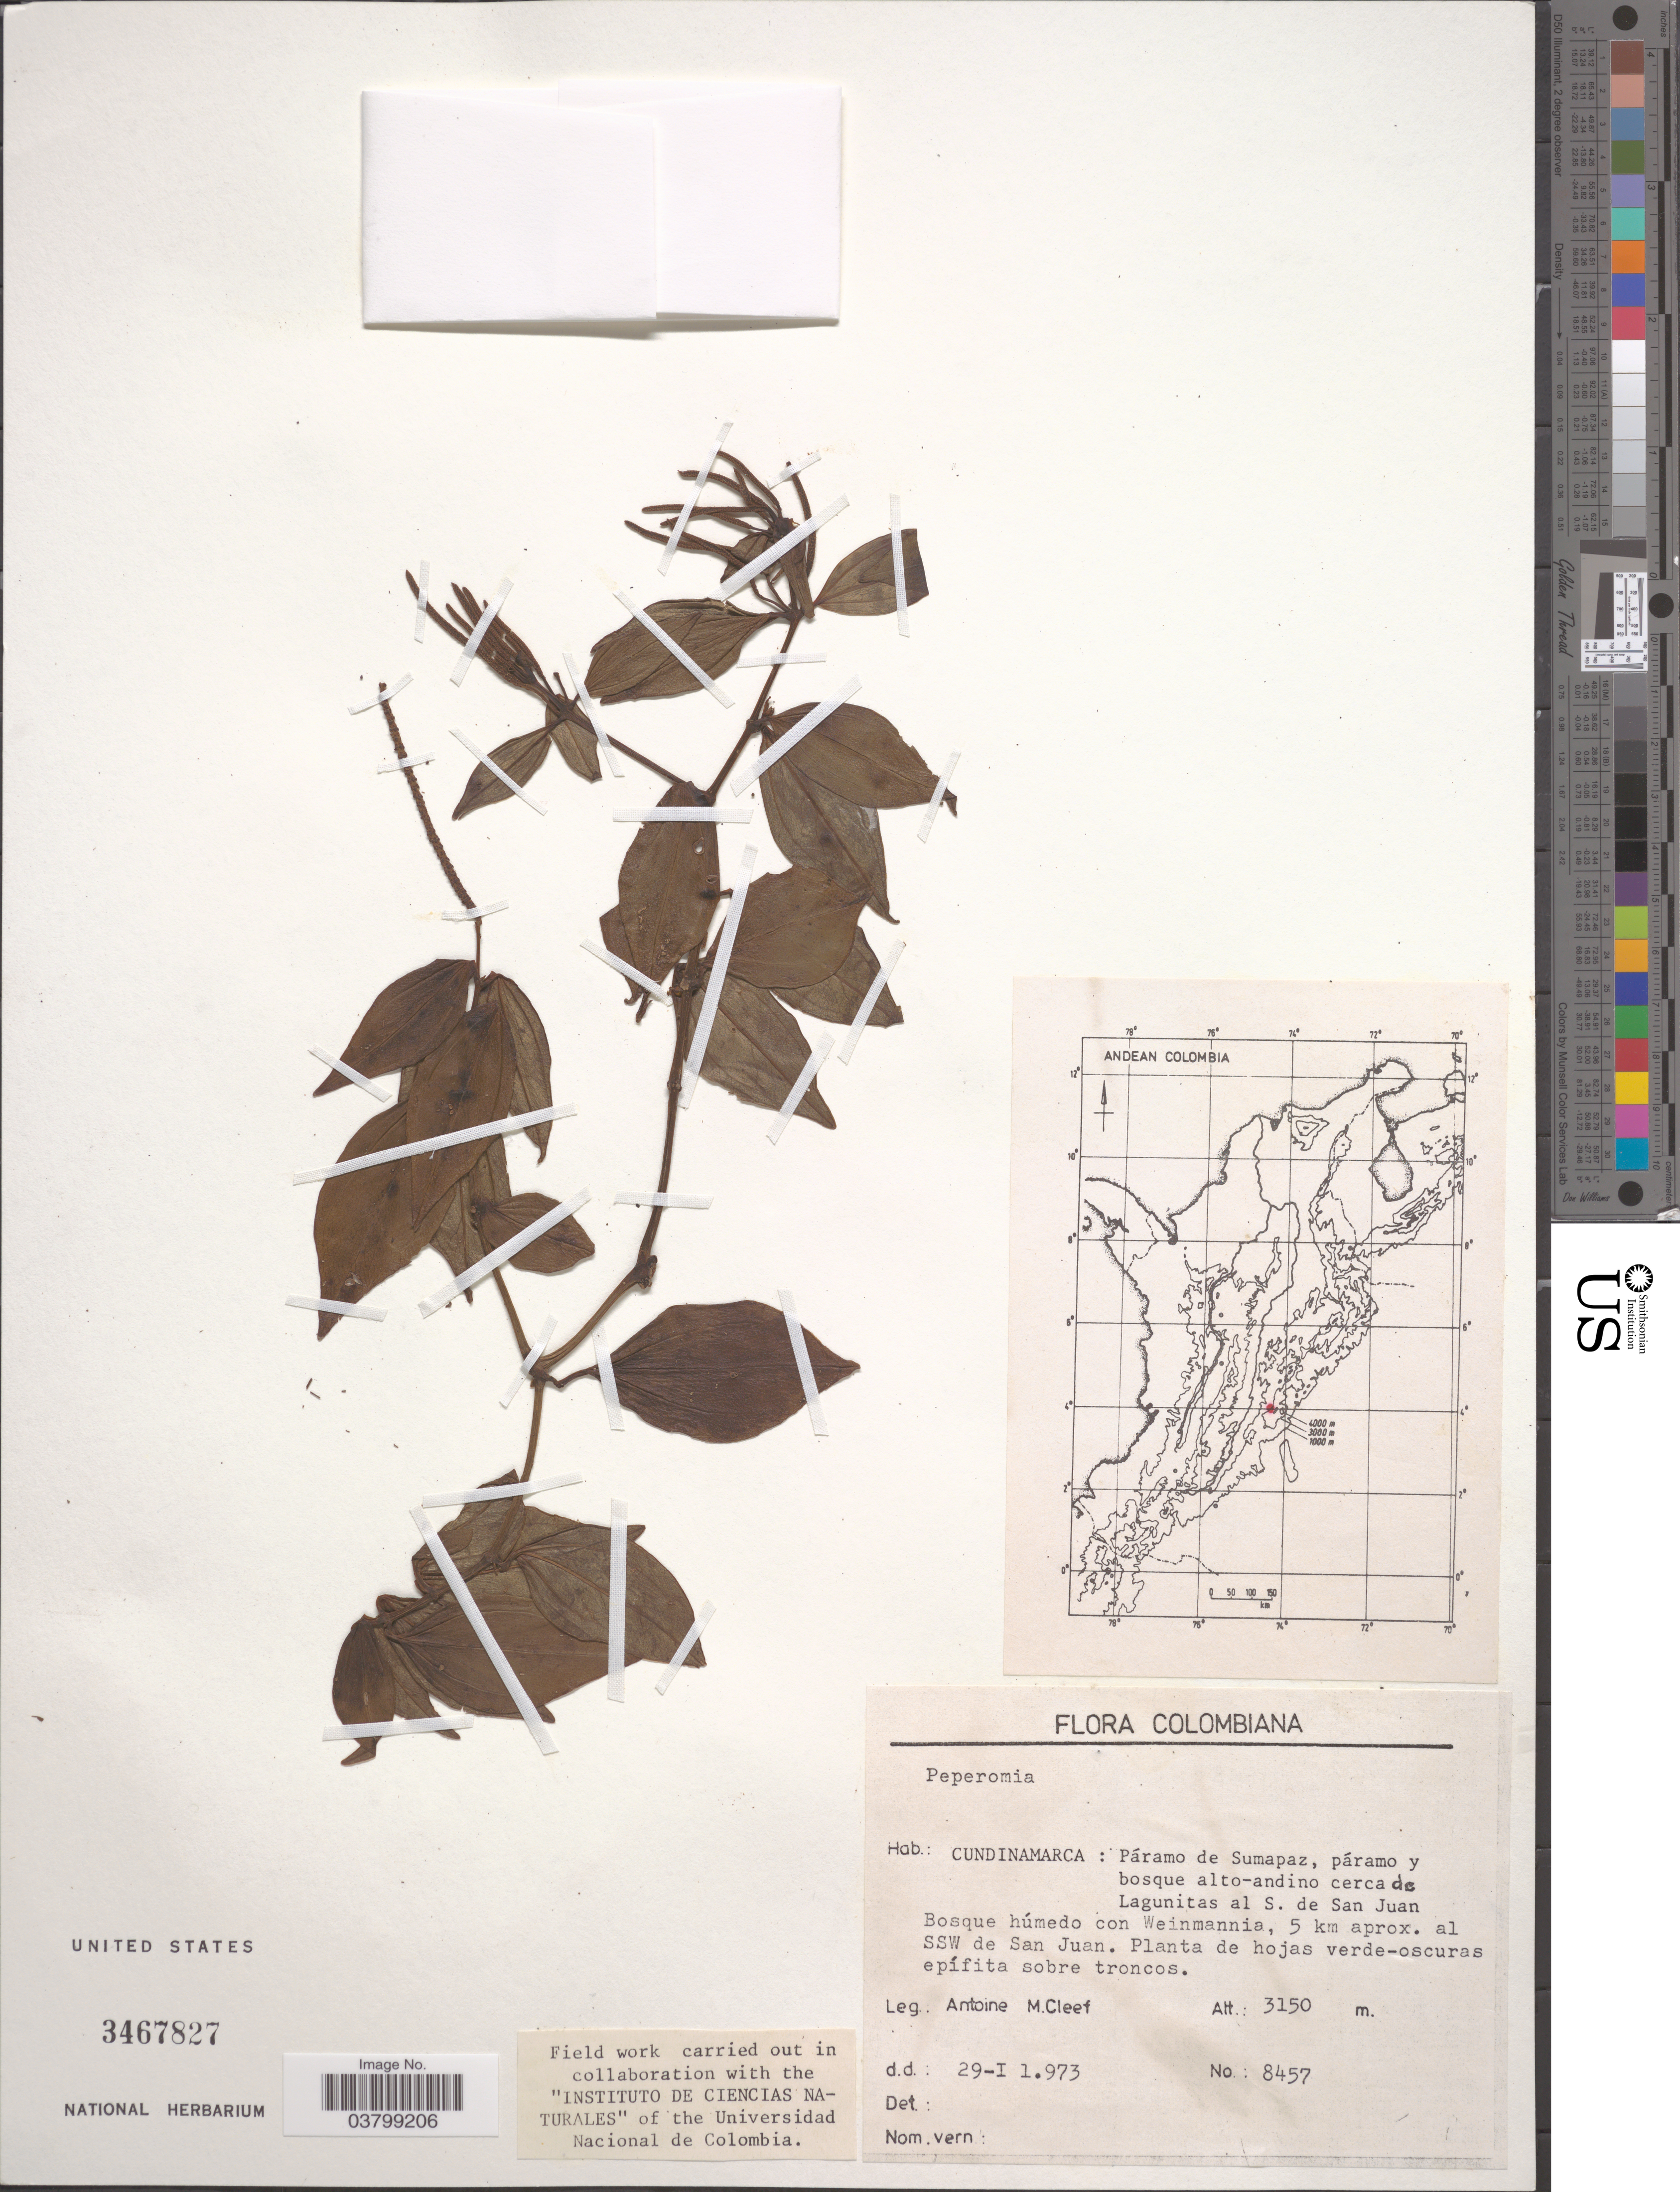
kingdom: Plantae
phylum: Tracheophyta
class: Magnoliopsida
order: Piperales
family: Piperaceae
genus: Peperomia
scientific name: Peperomia sp.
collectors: A. M. Cleef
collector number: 8457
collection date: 1973-01-19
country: Colombia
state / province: Cundinamarca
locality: Páramo de Sumapaz páramo y bosque alto-andino cerca de Lagunitas al S. de San Juan. Bosque húmedo con Weinmannia, 5 km apox. al SSW de San Juan.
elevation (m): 3150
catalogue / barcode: US 3467827